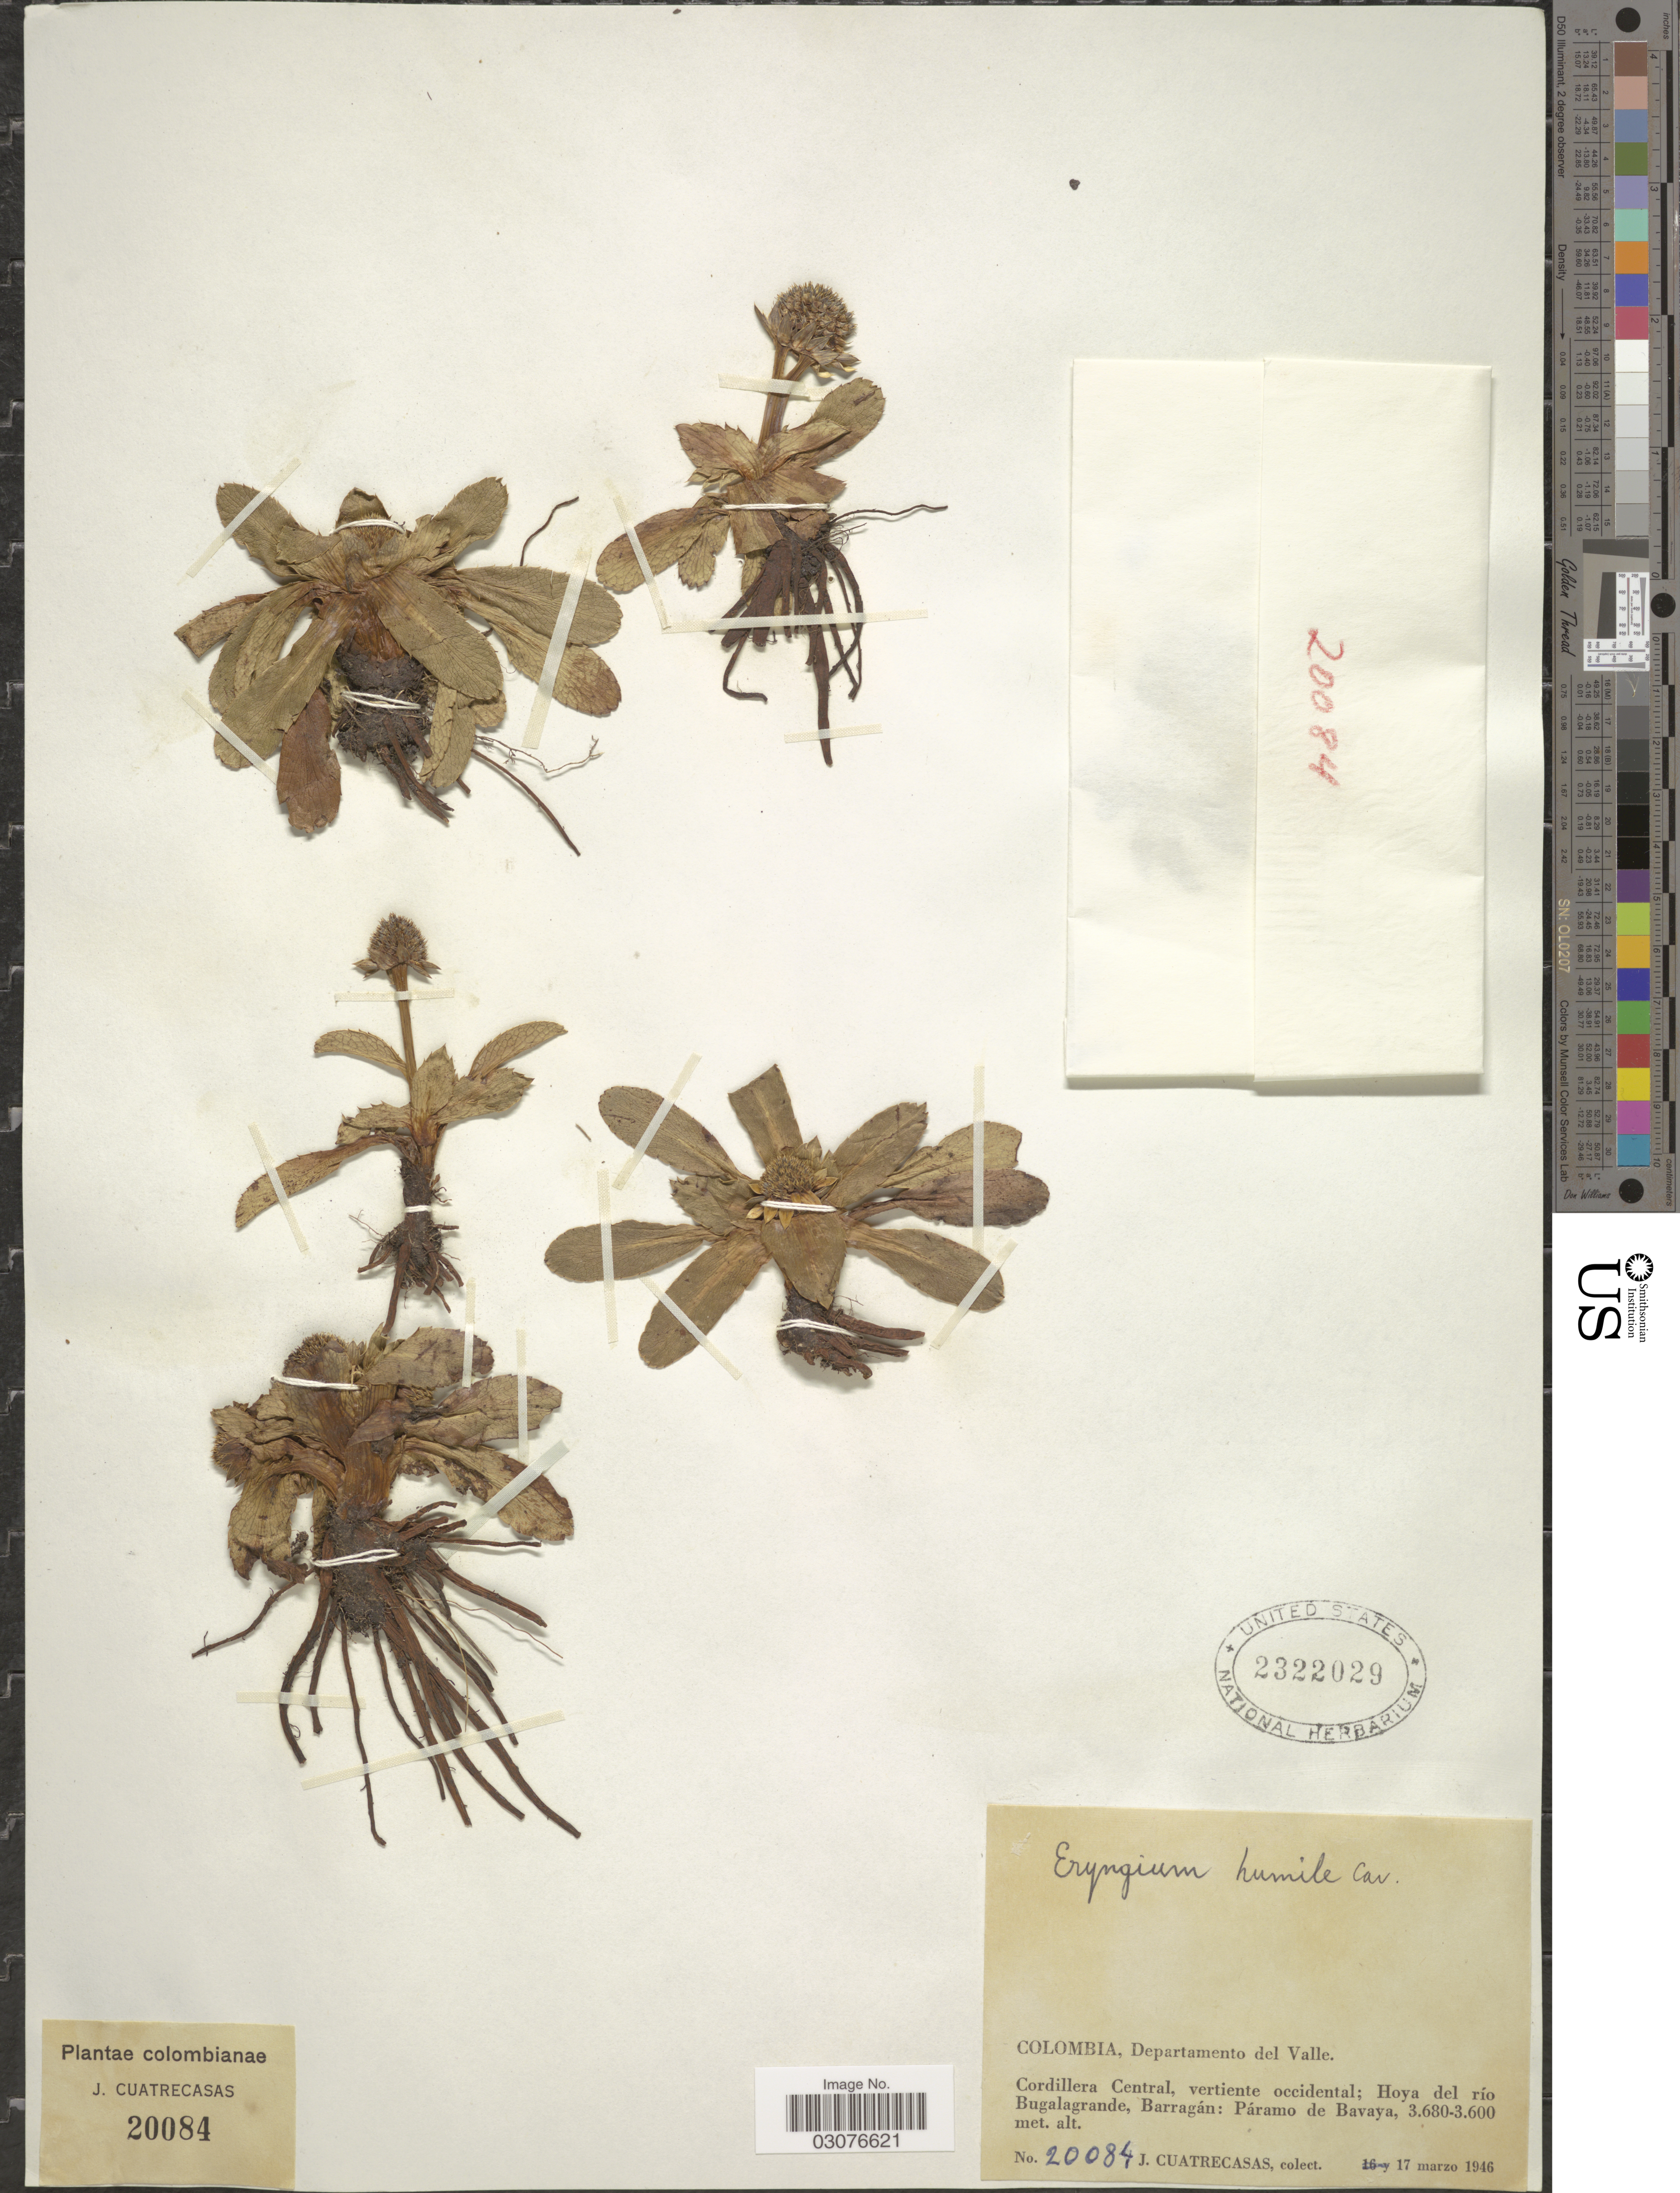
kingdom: Plantae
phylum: Tracheophyta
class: Magnoliopsida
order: Apiales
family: Apiaceae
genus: Eryngium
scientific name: Eryngium humile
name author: Cav.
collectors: J. Cuatrecasas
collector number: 20084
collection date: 1946-03-17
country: Colombia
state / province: Valle del Cauca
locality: Departamento del Valle, Cordillera Central, vertiente occidental; Hoya del río Bugalagrande, Barragán: Páramo de Bavaya.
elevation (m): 3600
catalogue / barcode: US 2322029